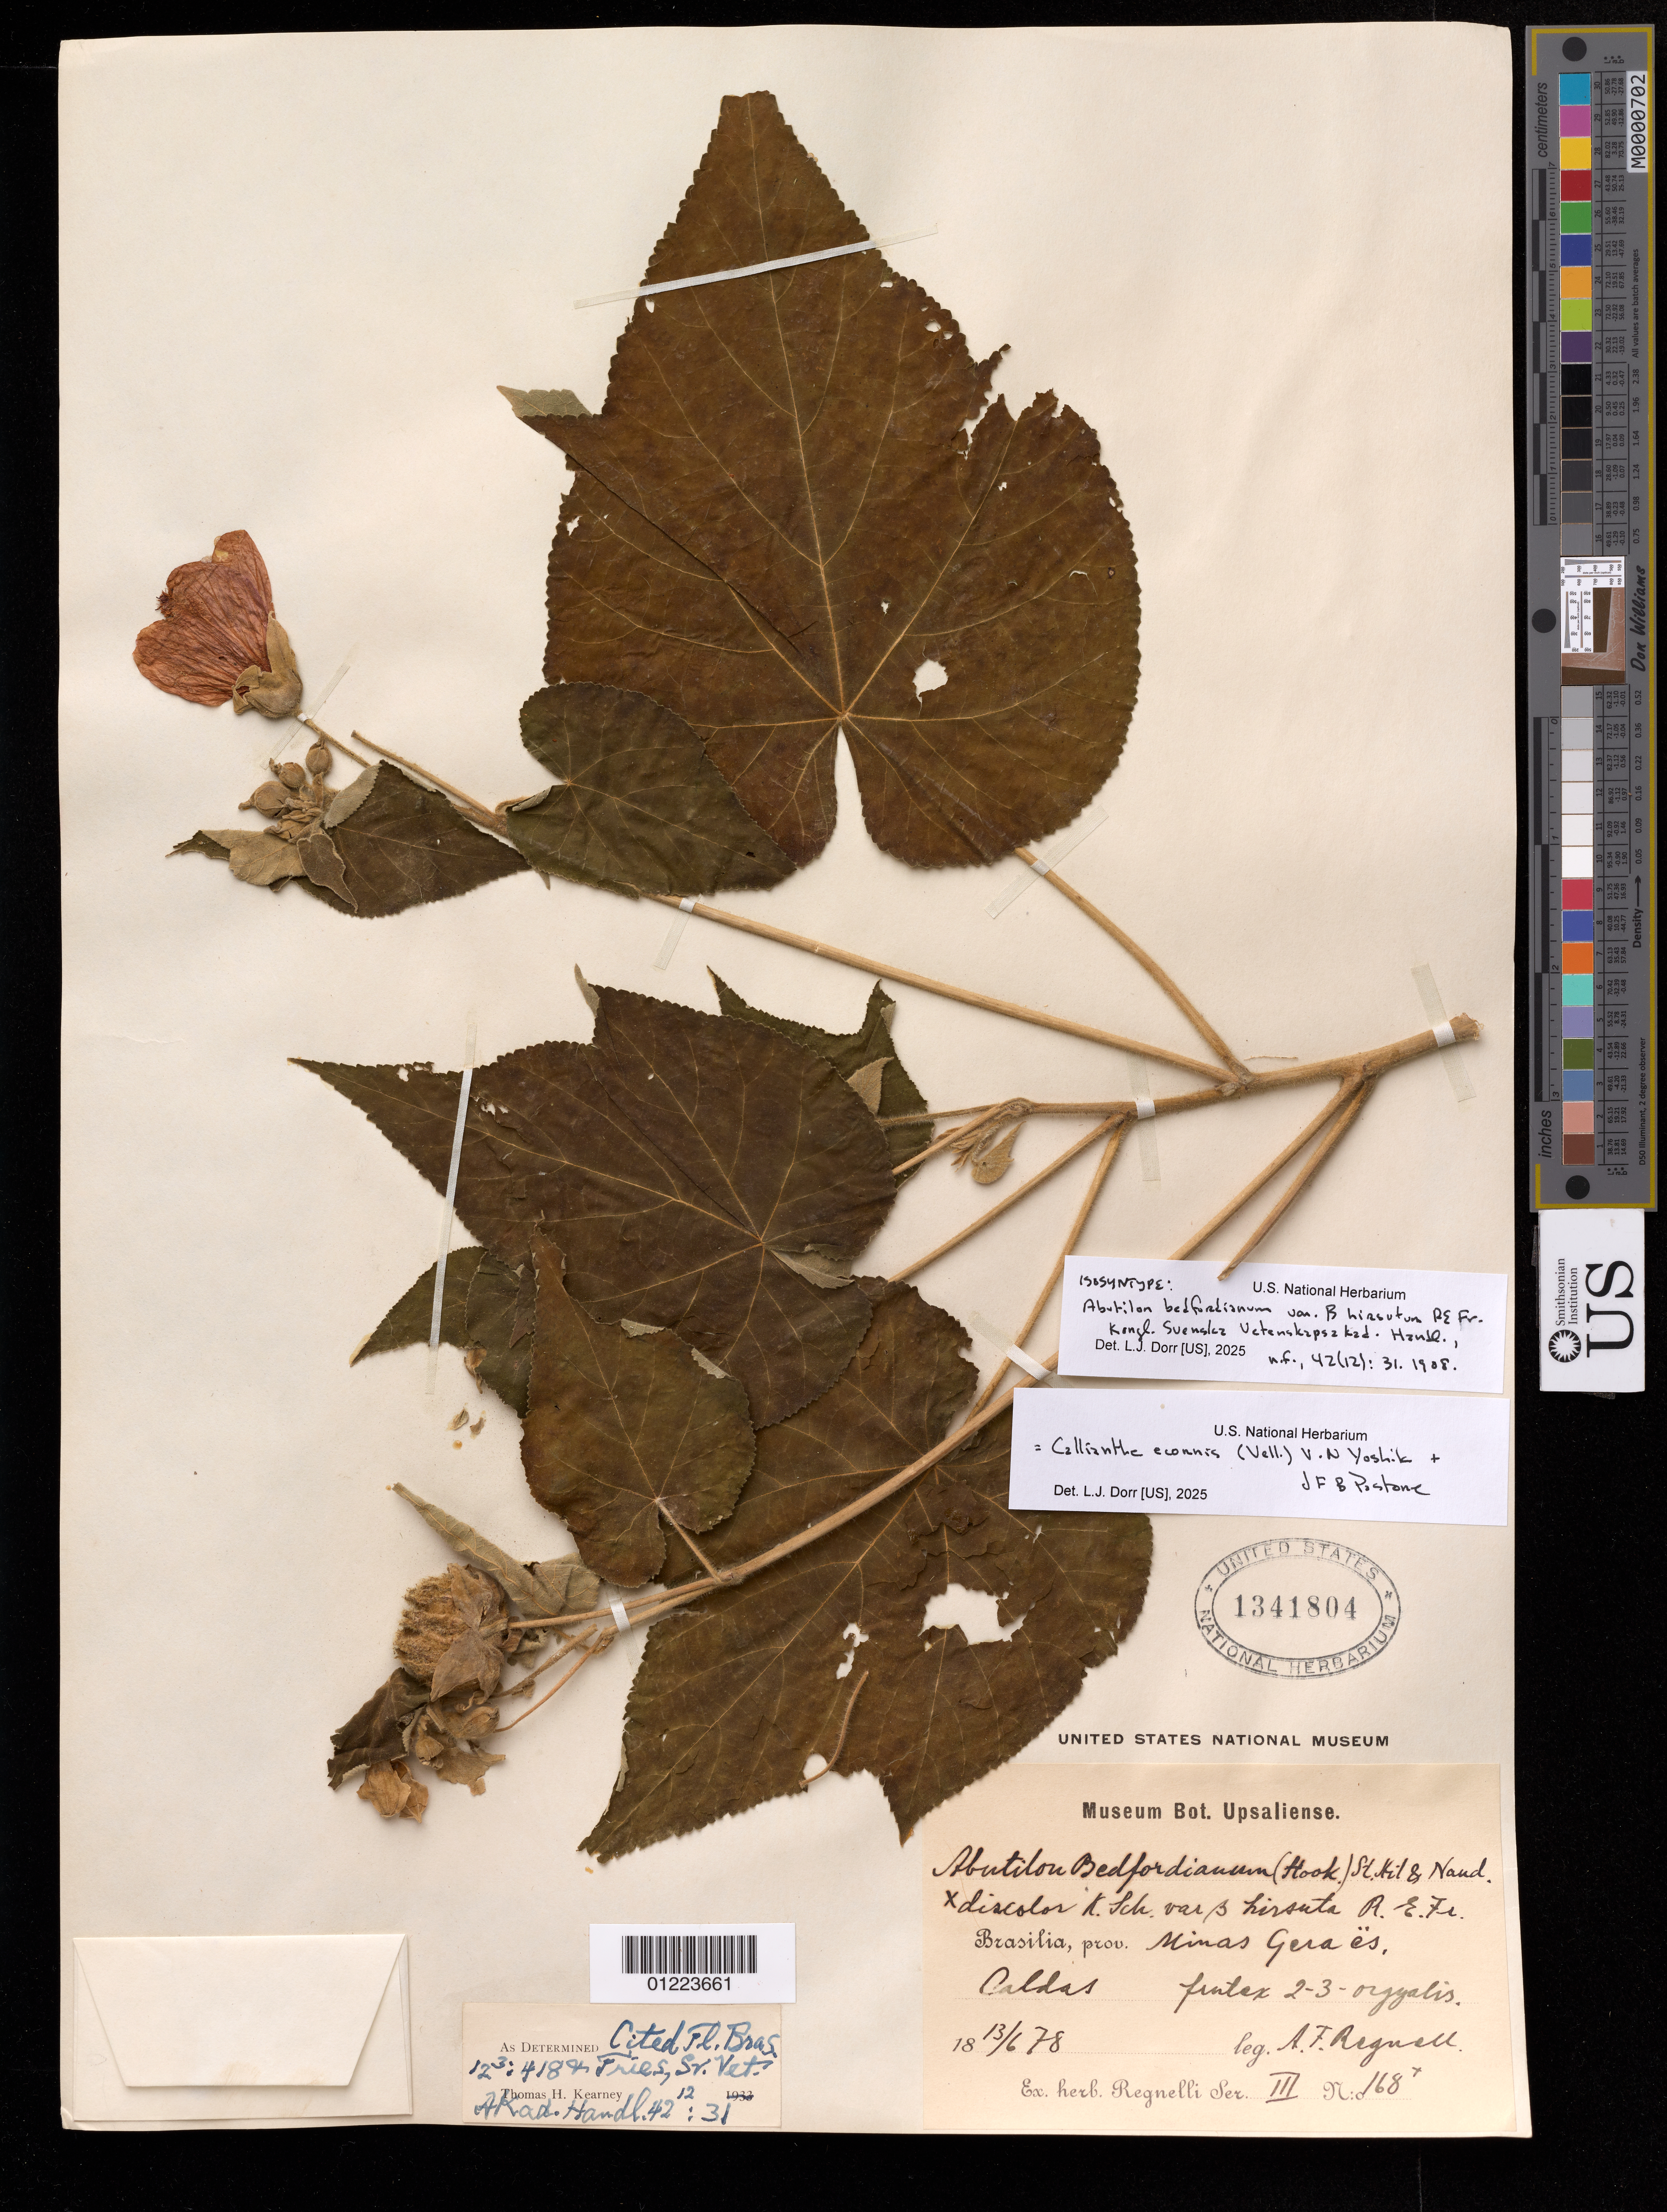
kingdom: Plantae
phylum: Tracheophyta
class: Magnoliopsida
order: Malvales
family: Malvaceae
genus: Abutilon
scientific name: Abutilon bedfordianum var. hirsutum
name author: R.E. Fr.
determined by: Dorr, Laurence J., Curator (BOT), Smithsonian Institution - National Museum of Natural History (UNITED STATES)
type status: Isosyntype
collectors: A. Regnelli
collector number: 168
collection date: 1878-06-13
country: Brazil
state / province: Minas Gerais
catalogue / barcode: US 1341804